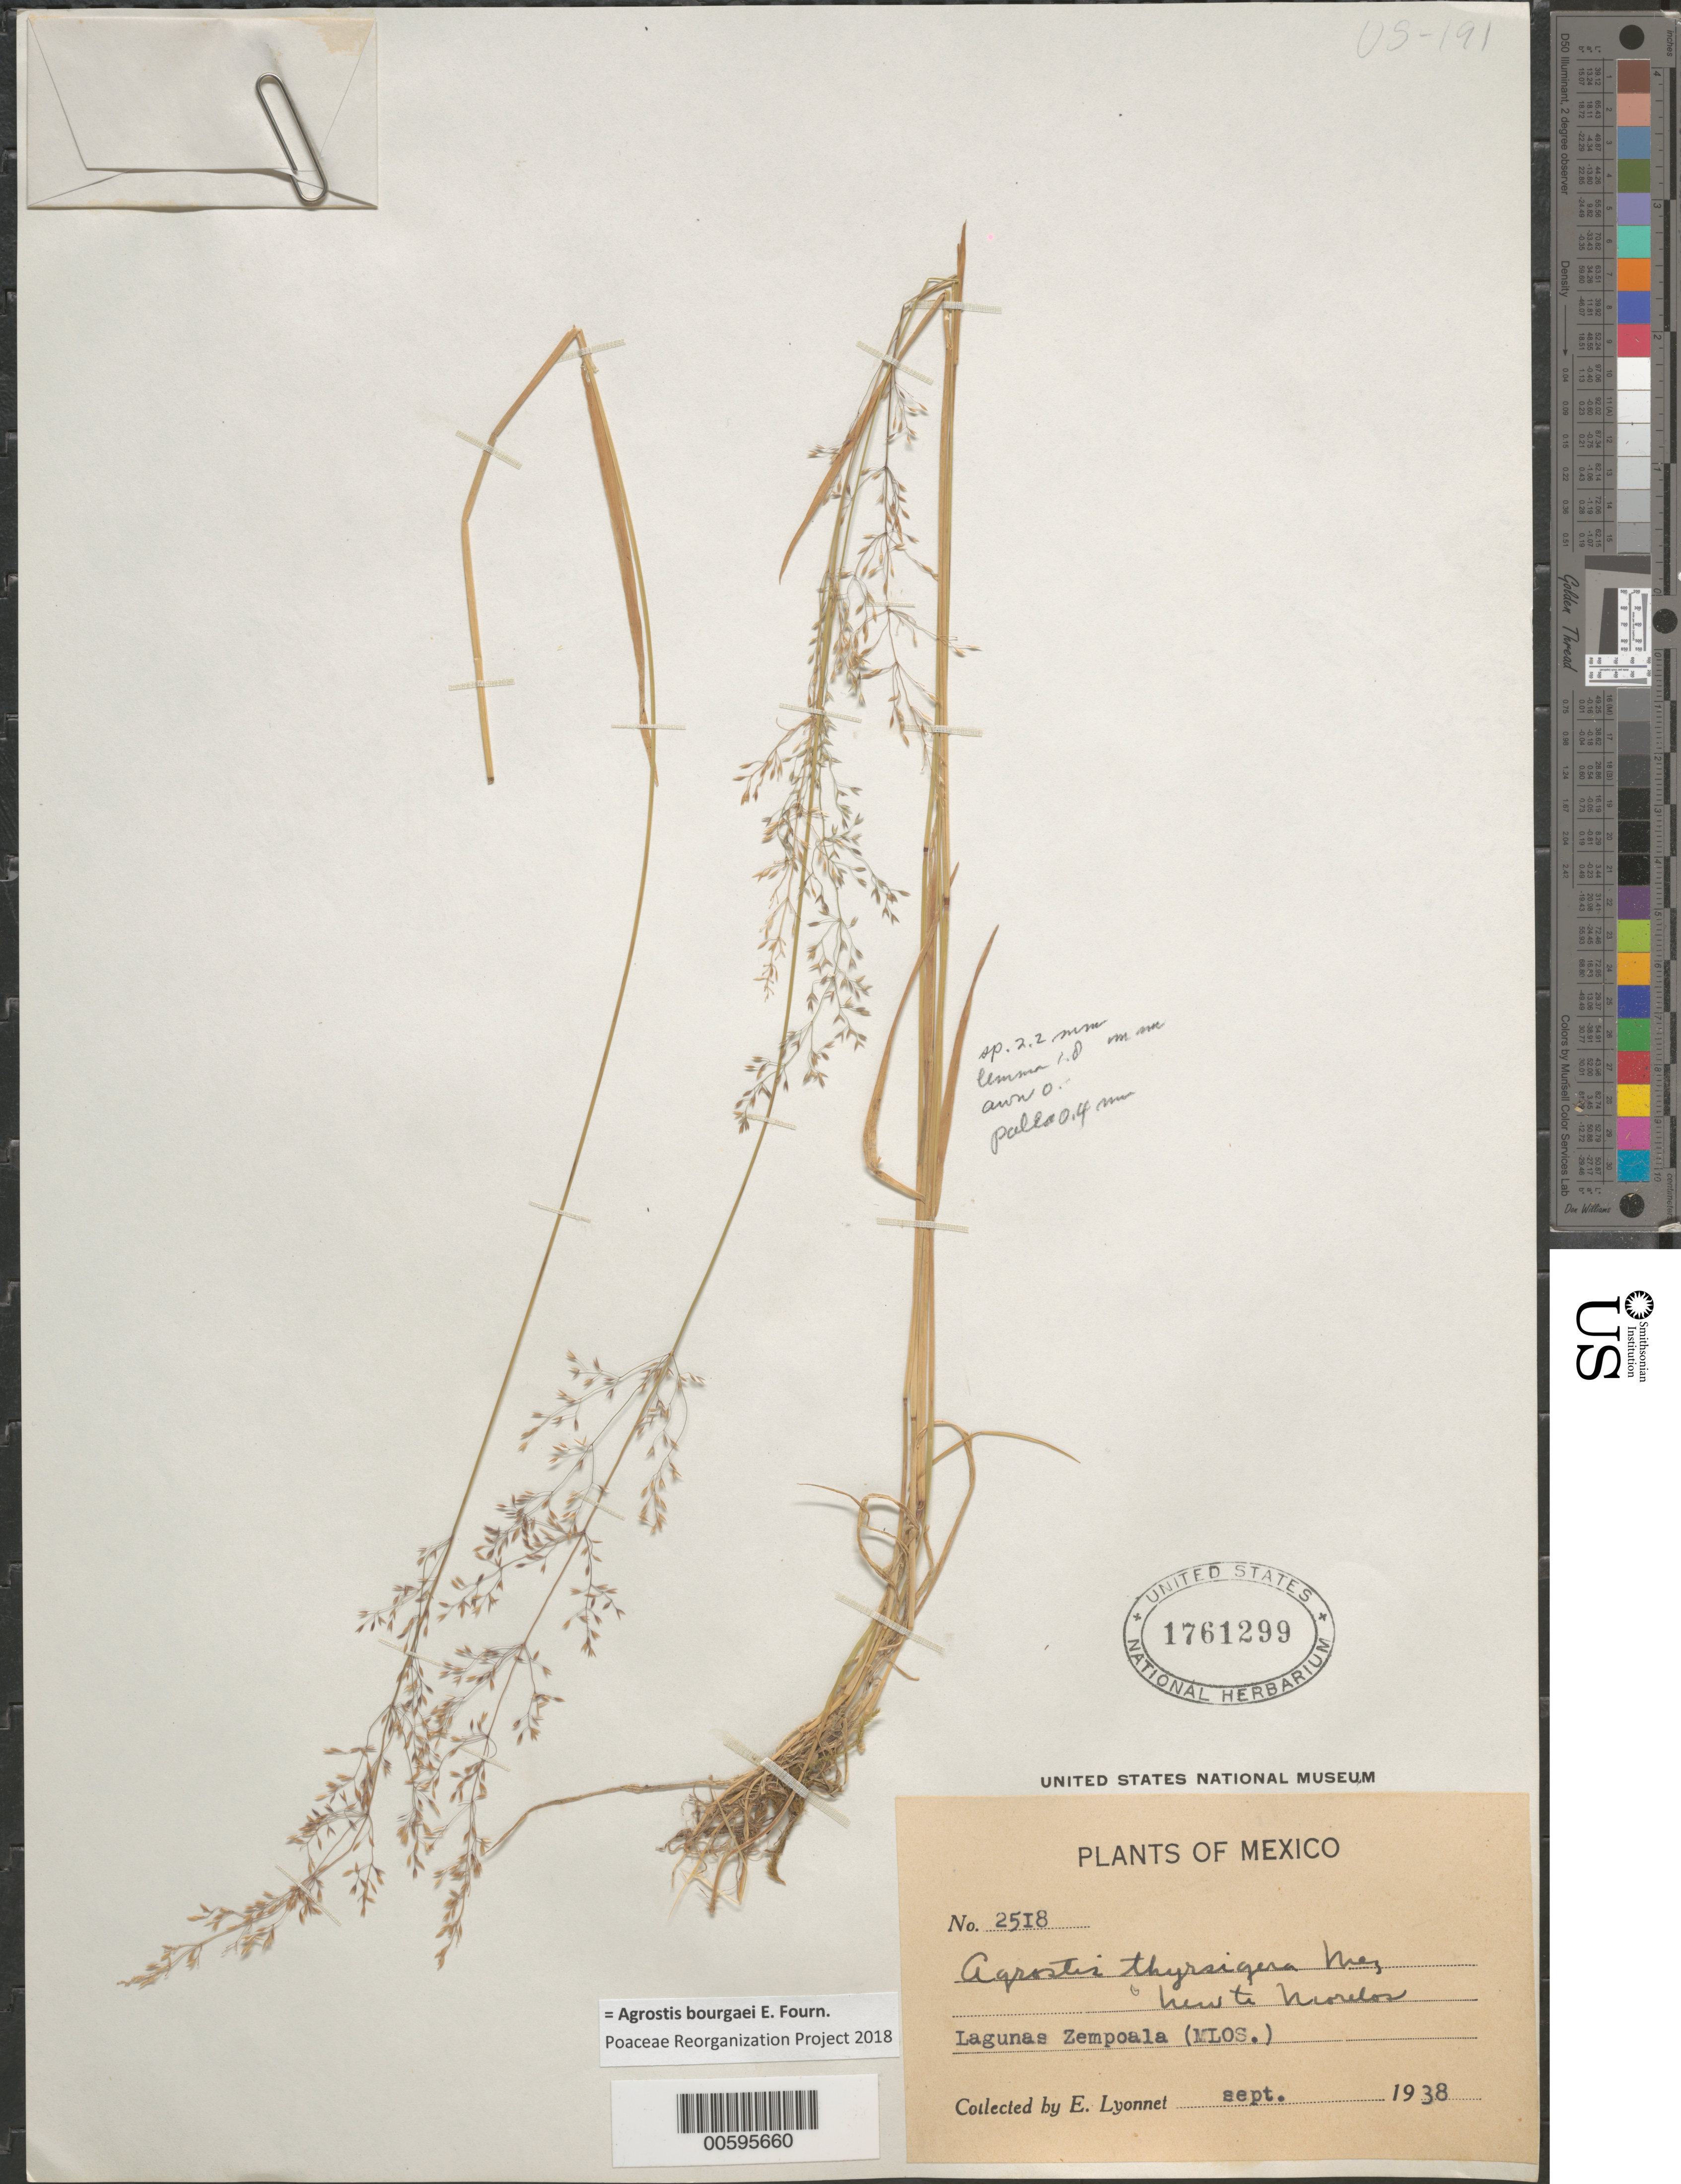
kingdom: Plantae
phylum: Tracheophyta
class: Liliopsida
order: Poales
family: Poaceae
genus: Agrostis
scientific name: Agrostis bourgaei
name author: E. Fourn.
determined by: Poaceae Reorganization Project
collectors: Bro. E. Lyonnet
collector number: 2518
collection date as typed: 0 Sep 1938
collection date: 1938-09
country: Mexico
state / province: Morelos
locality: Lagunas Zempoala (MLOS.).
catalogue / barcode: US 1761299